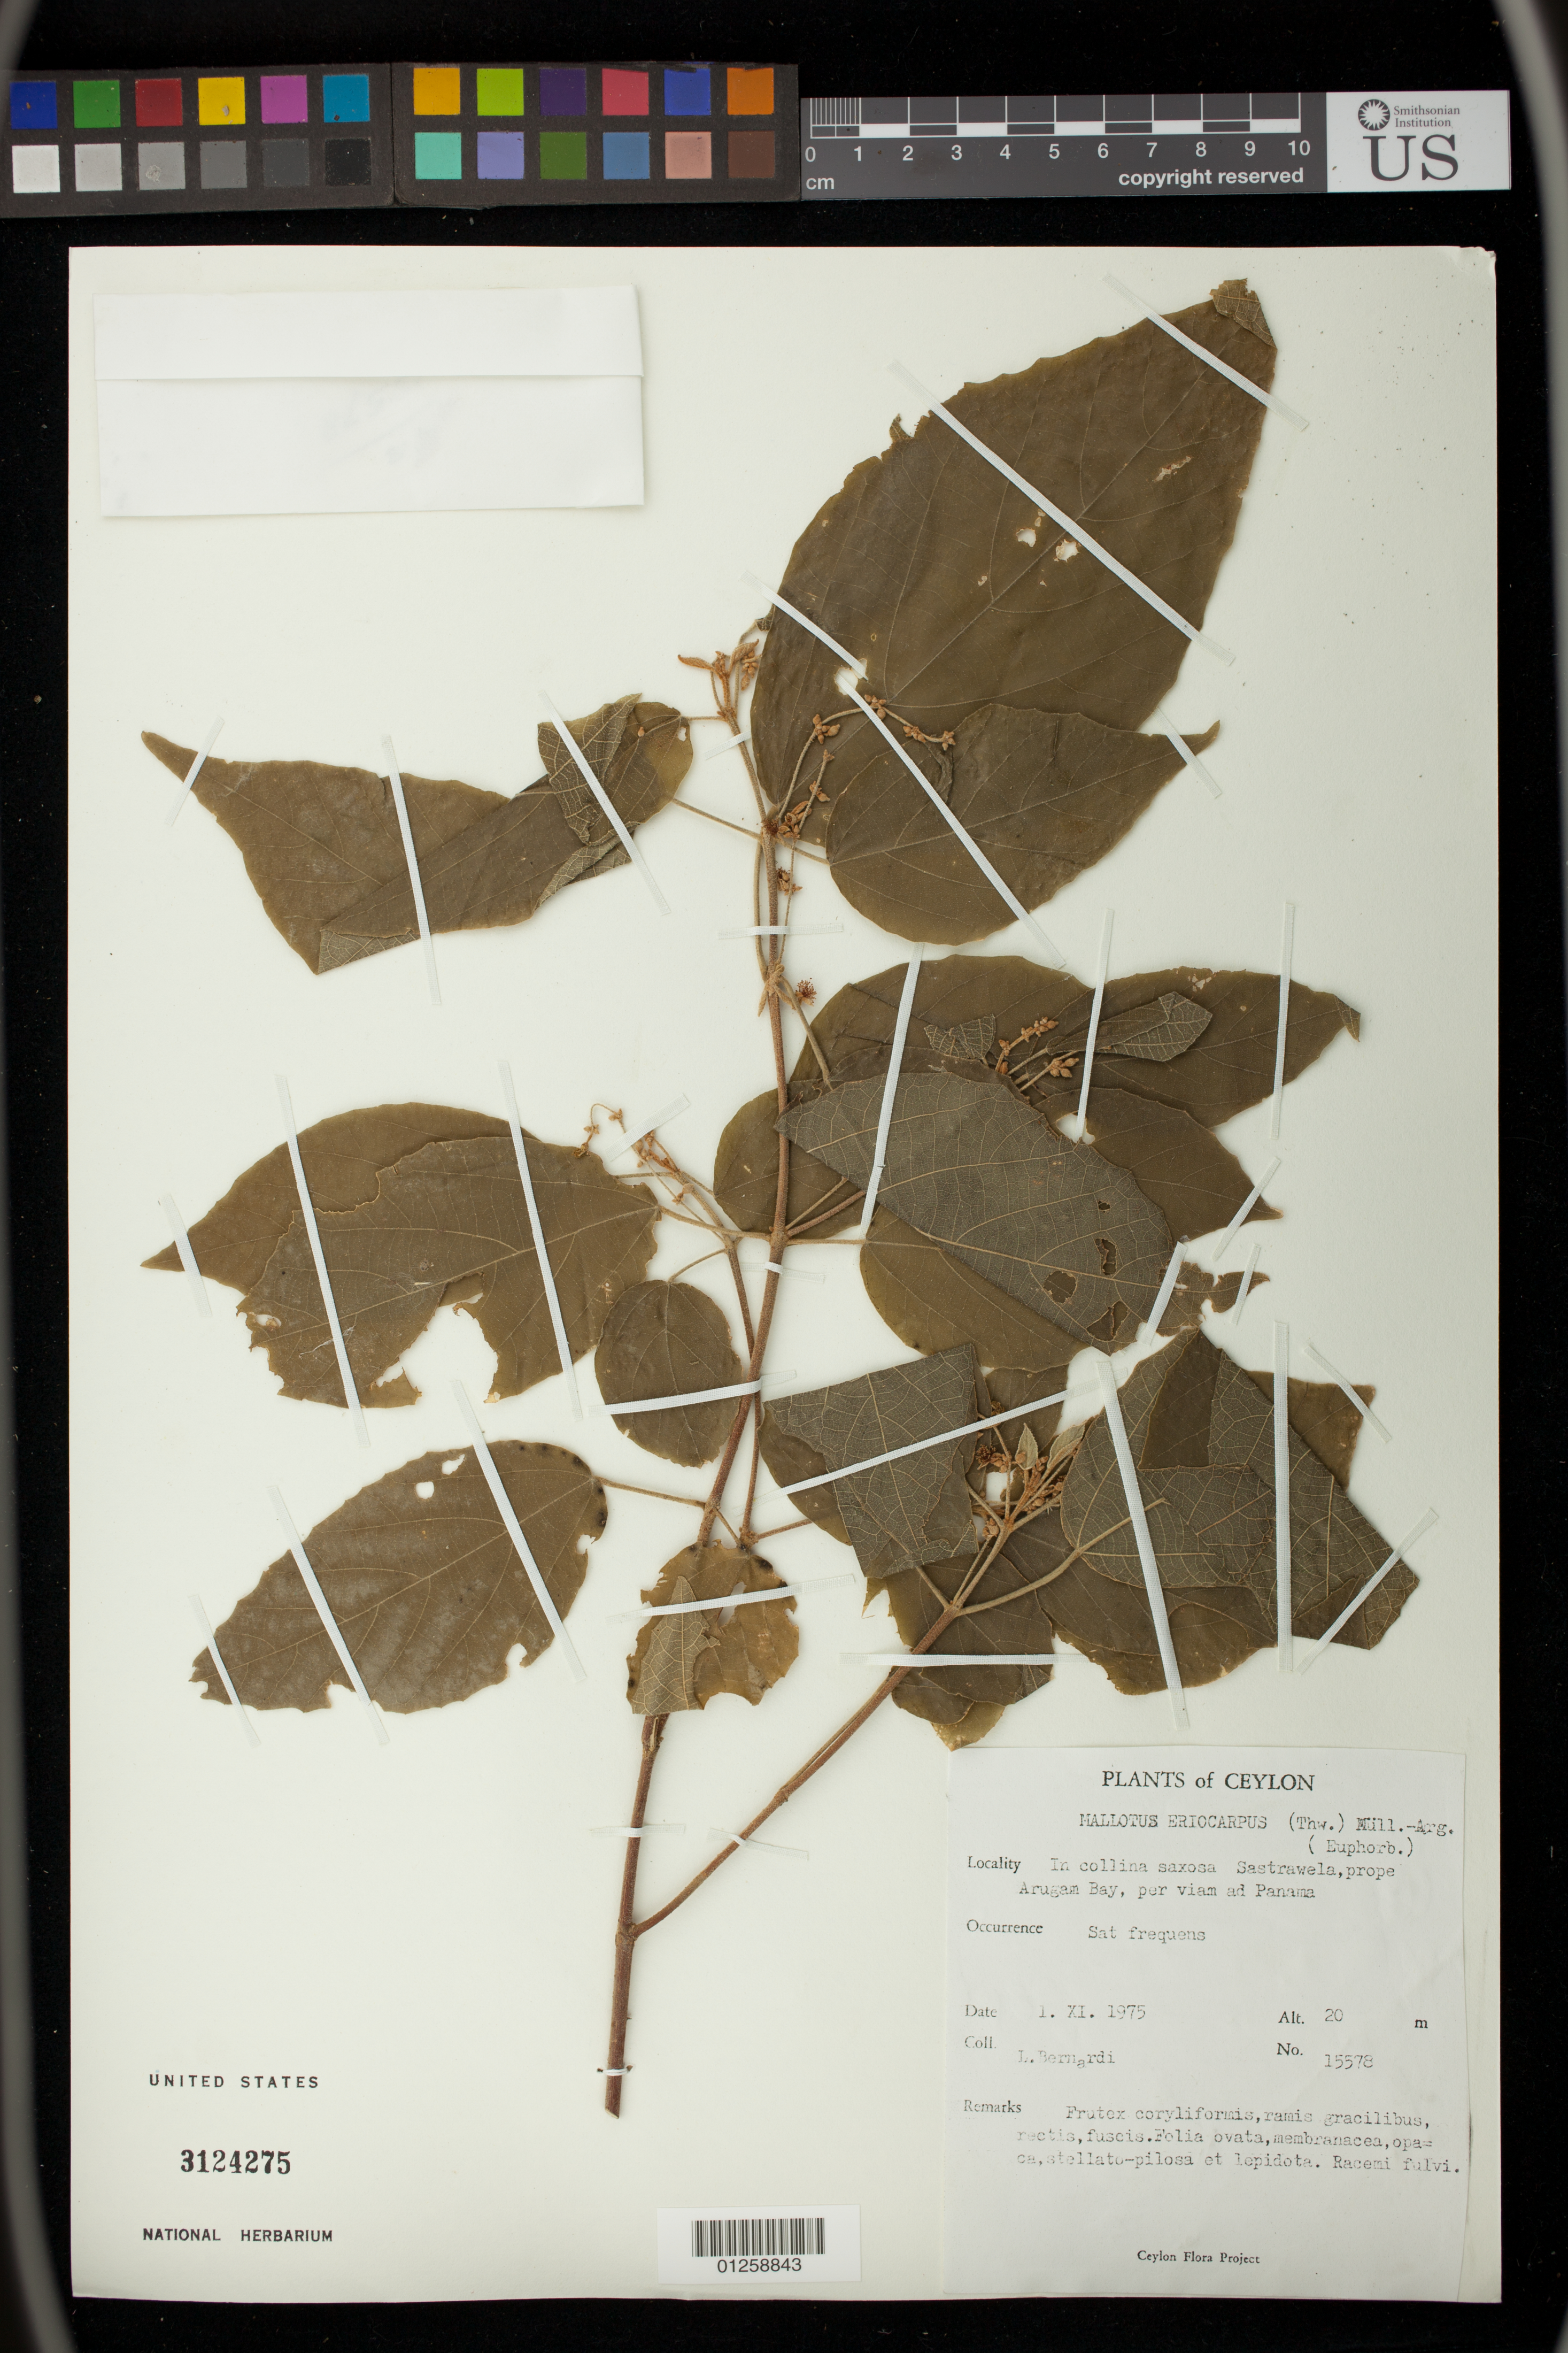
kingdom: Plantae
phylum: Tracheophyta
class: Magnoliopsida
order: Malpighiales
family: Euphorbiaceae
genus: Mallotus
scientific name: Mallotus eriocarpus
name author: (Thwaites) Müll. Arg.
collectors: L. Bernardi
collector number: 15578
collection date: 1975-11-01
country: Sri Lanka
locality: In collina saxosa Sastrawela, prope Arugam Bay, per viam ad Panama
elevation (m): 6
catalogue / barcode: US 3124275